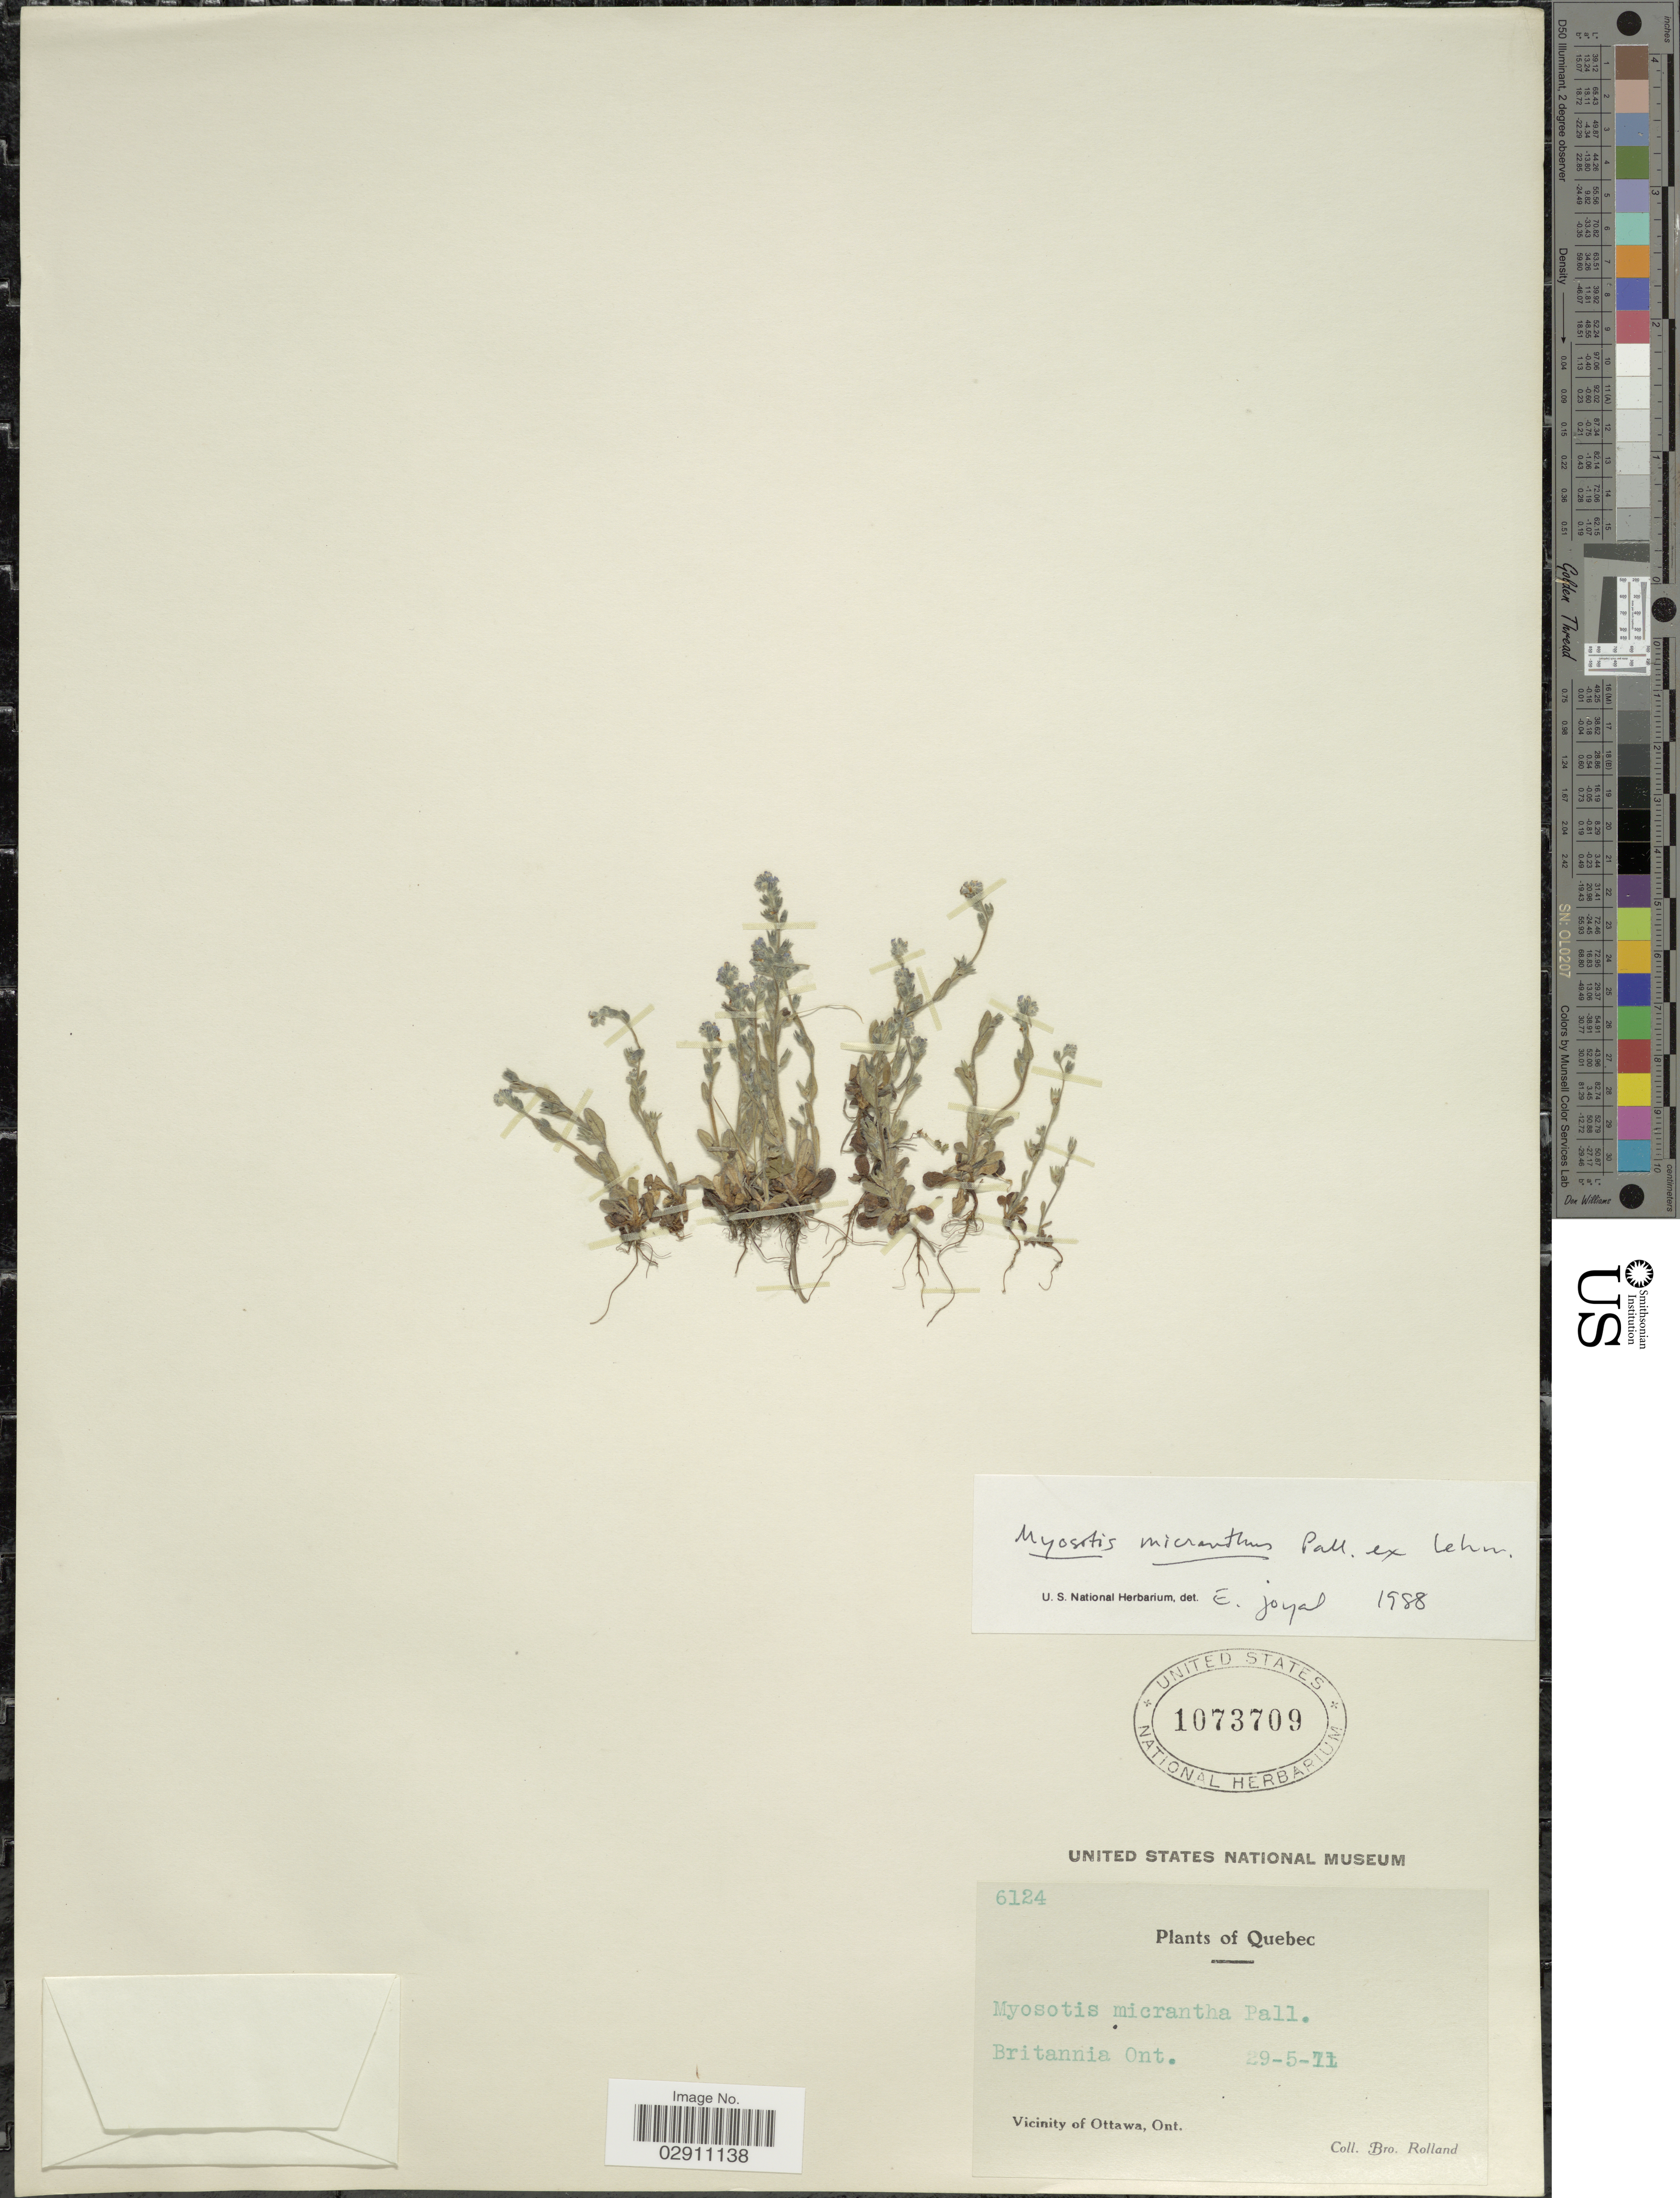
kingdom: Plantae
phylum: Tracheophyta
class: Magnoliopsida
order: Boraginales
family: Boraginaceae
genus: Myosotis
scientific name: Myosotis stricta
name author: Link ex Roem. & Schult.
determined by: Goldman, Doug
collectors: B. Rolland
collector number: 6124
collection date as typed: Transcribed d/m/y: 29/5/11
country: Canada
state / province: Ontario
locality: Britannia Ont., Vicinity of Ottawa, Ont.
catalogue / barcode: US 1073709